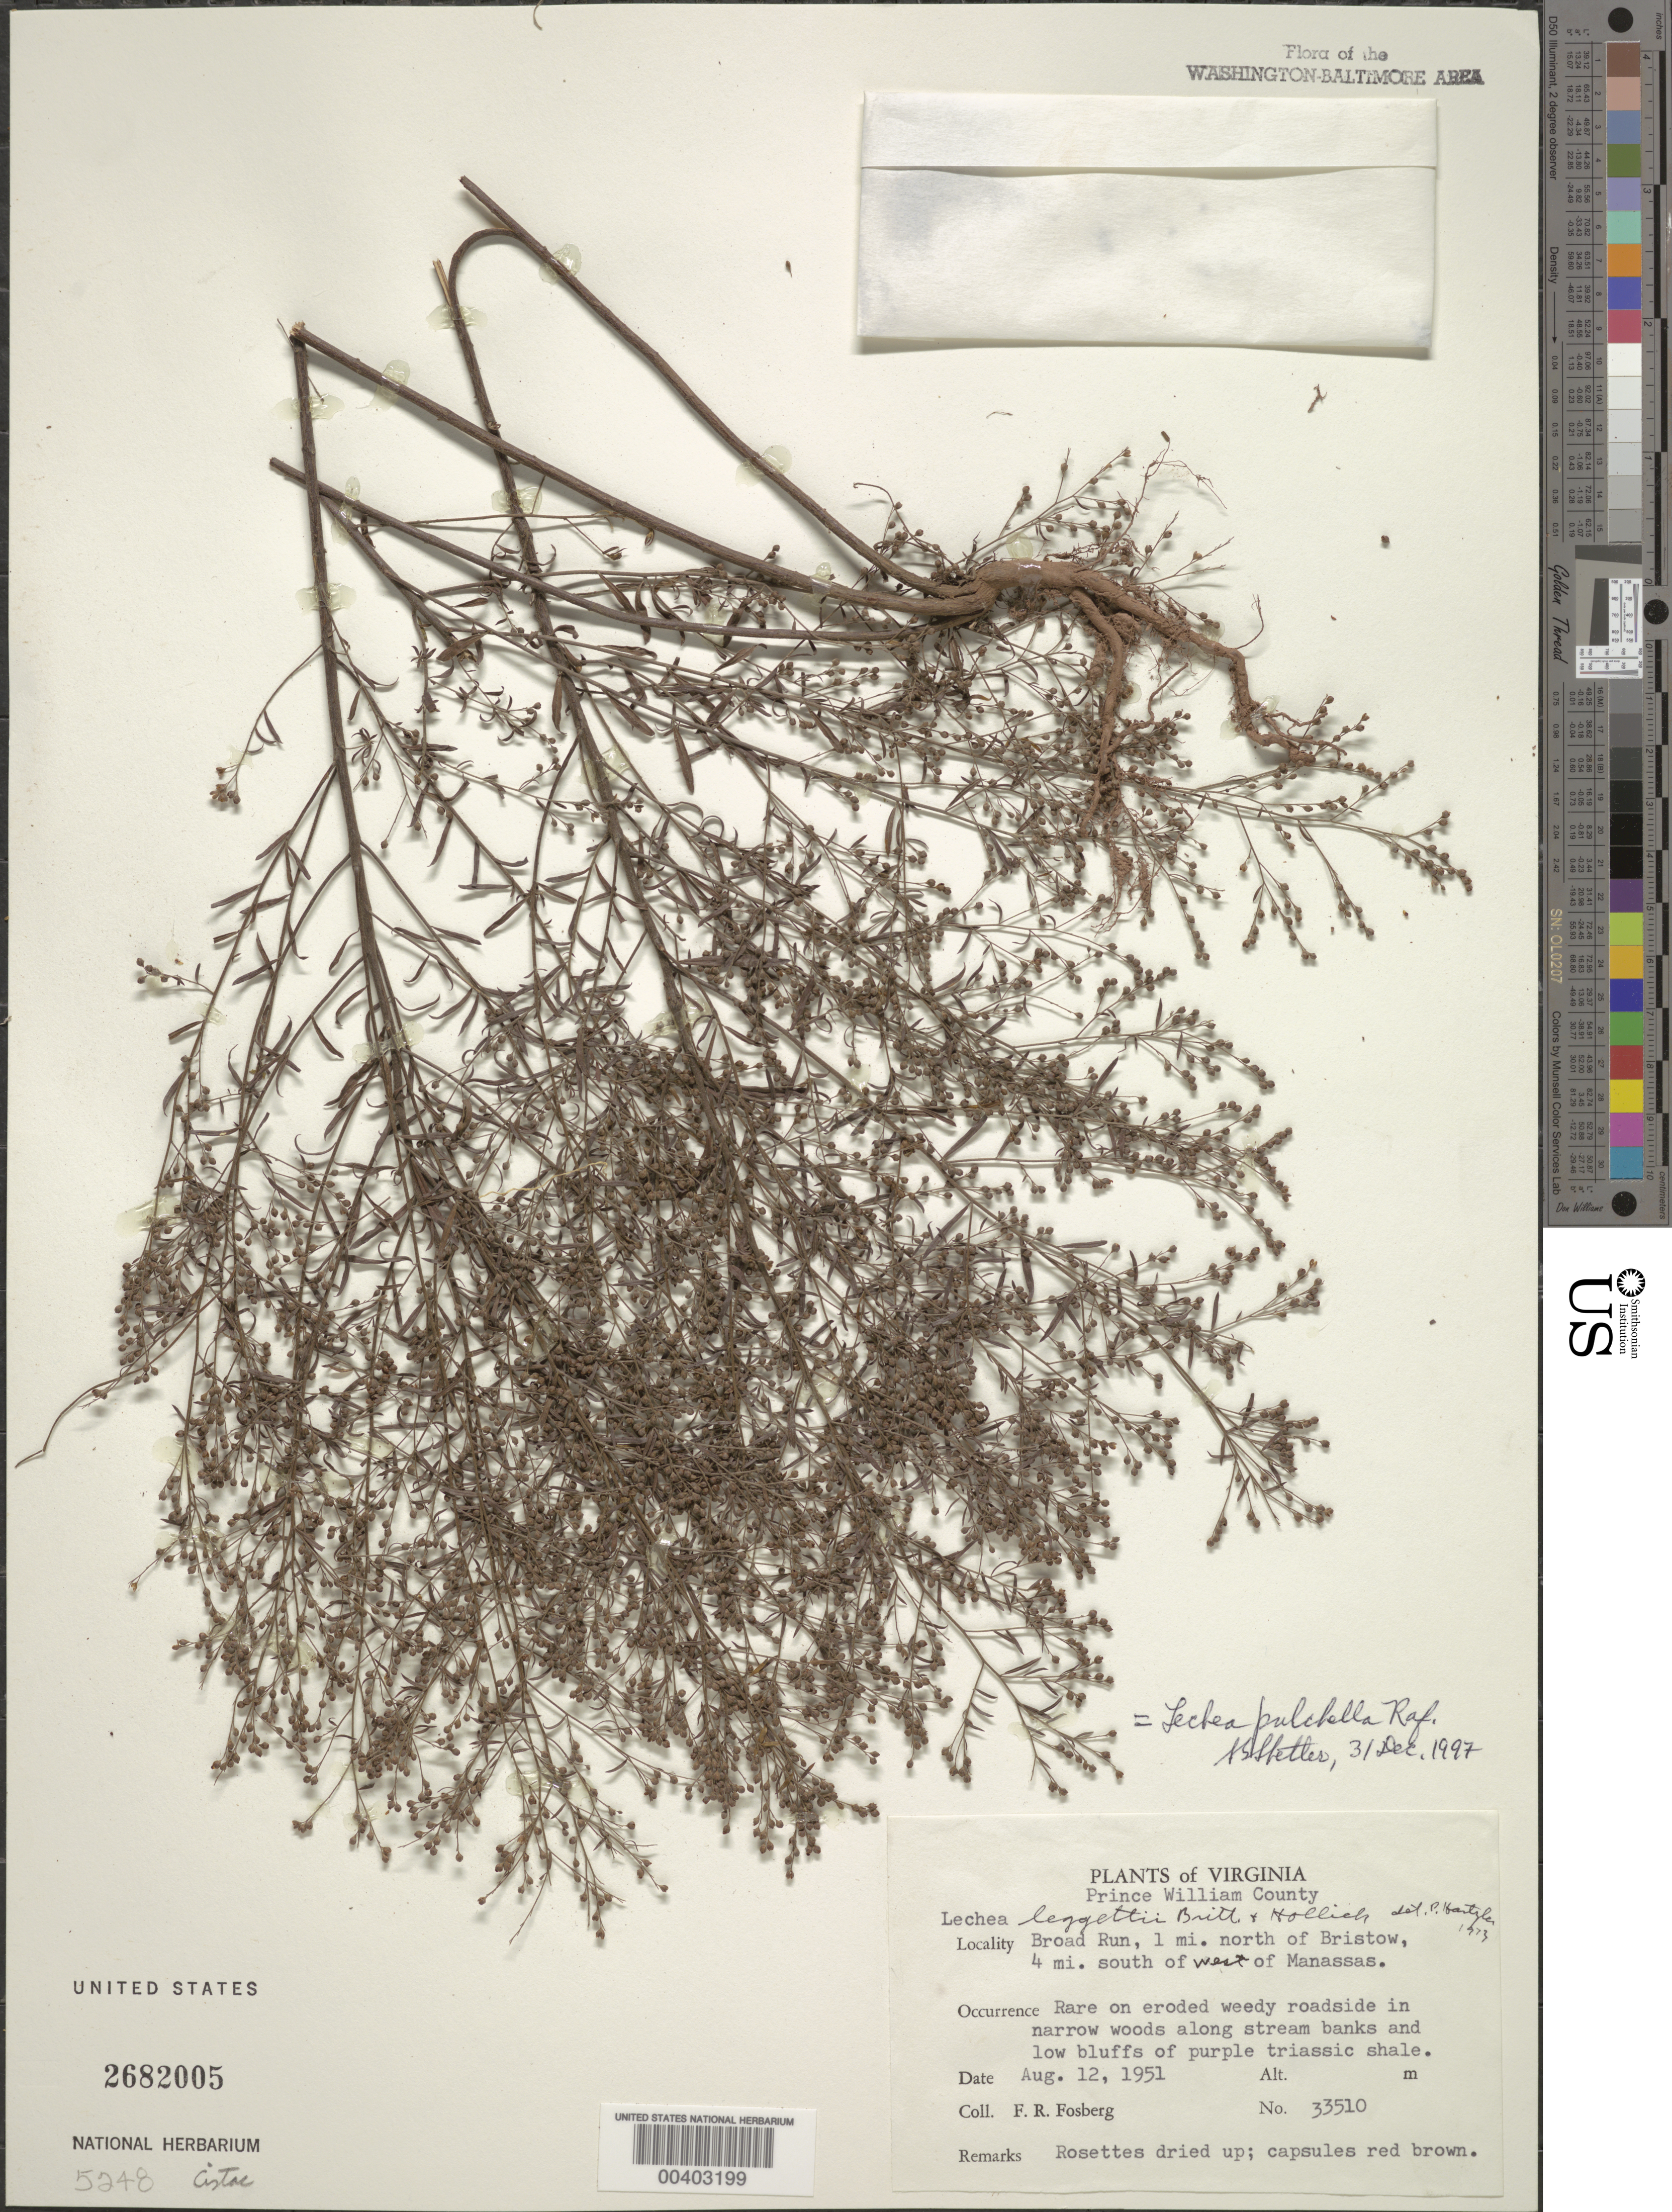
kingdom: Plantae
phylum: Tracheophyta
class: Magnoliopsida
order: Malvales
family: Cistaceae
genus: Lechea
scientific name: Lechea pulchella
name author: Raf.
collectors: F. R. Fosberg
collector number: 33510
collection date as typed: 12 Aug 1951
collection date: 1951-08-12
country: United States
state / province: Virginia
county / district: Prince William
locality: Broad Run, north of Bristow, southwest of Manassas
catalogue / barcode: US 2682005